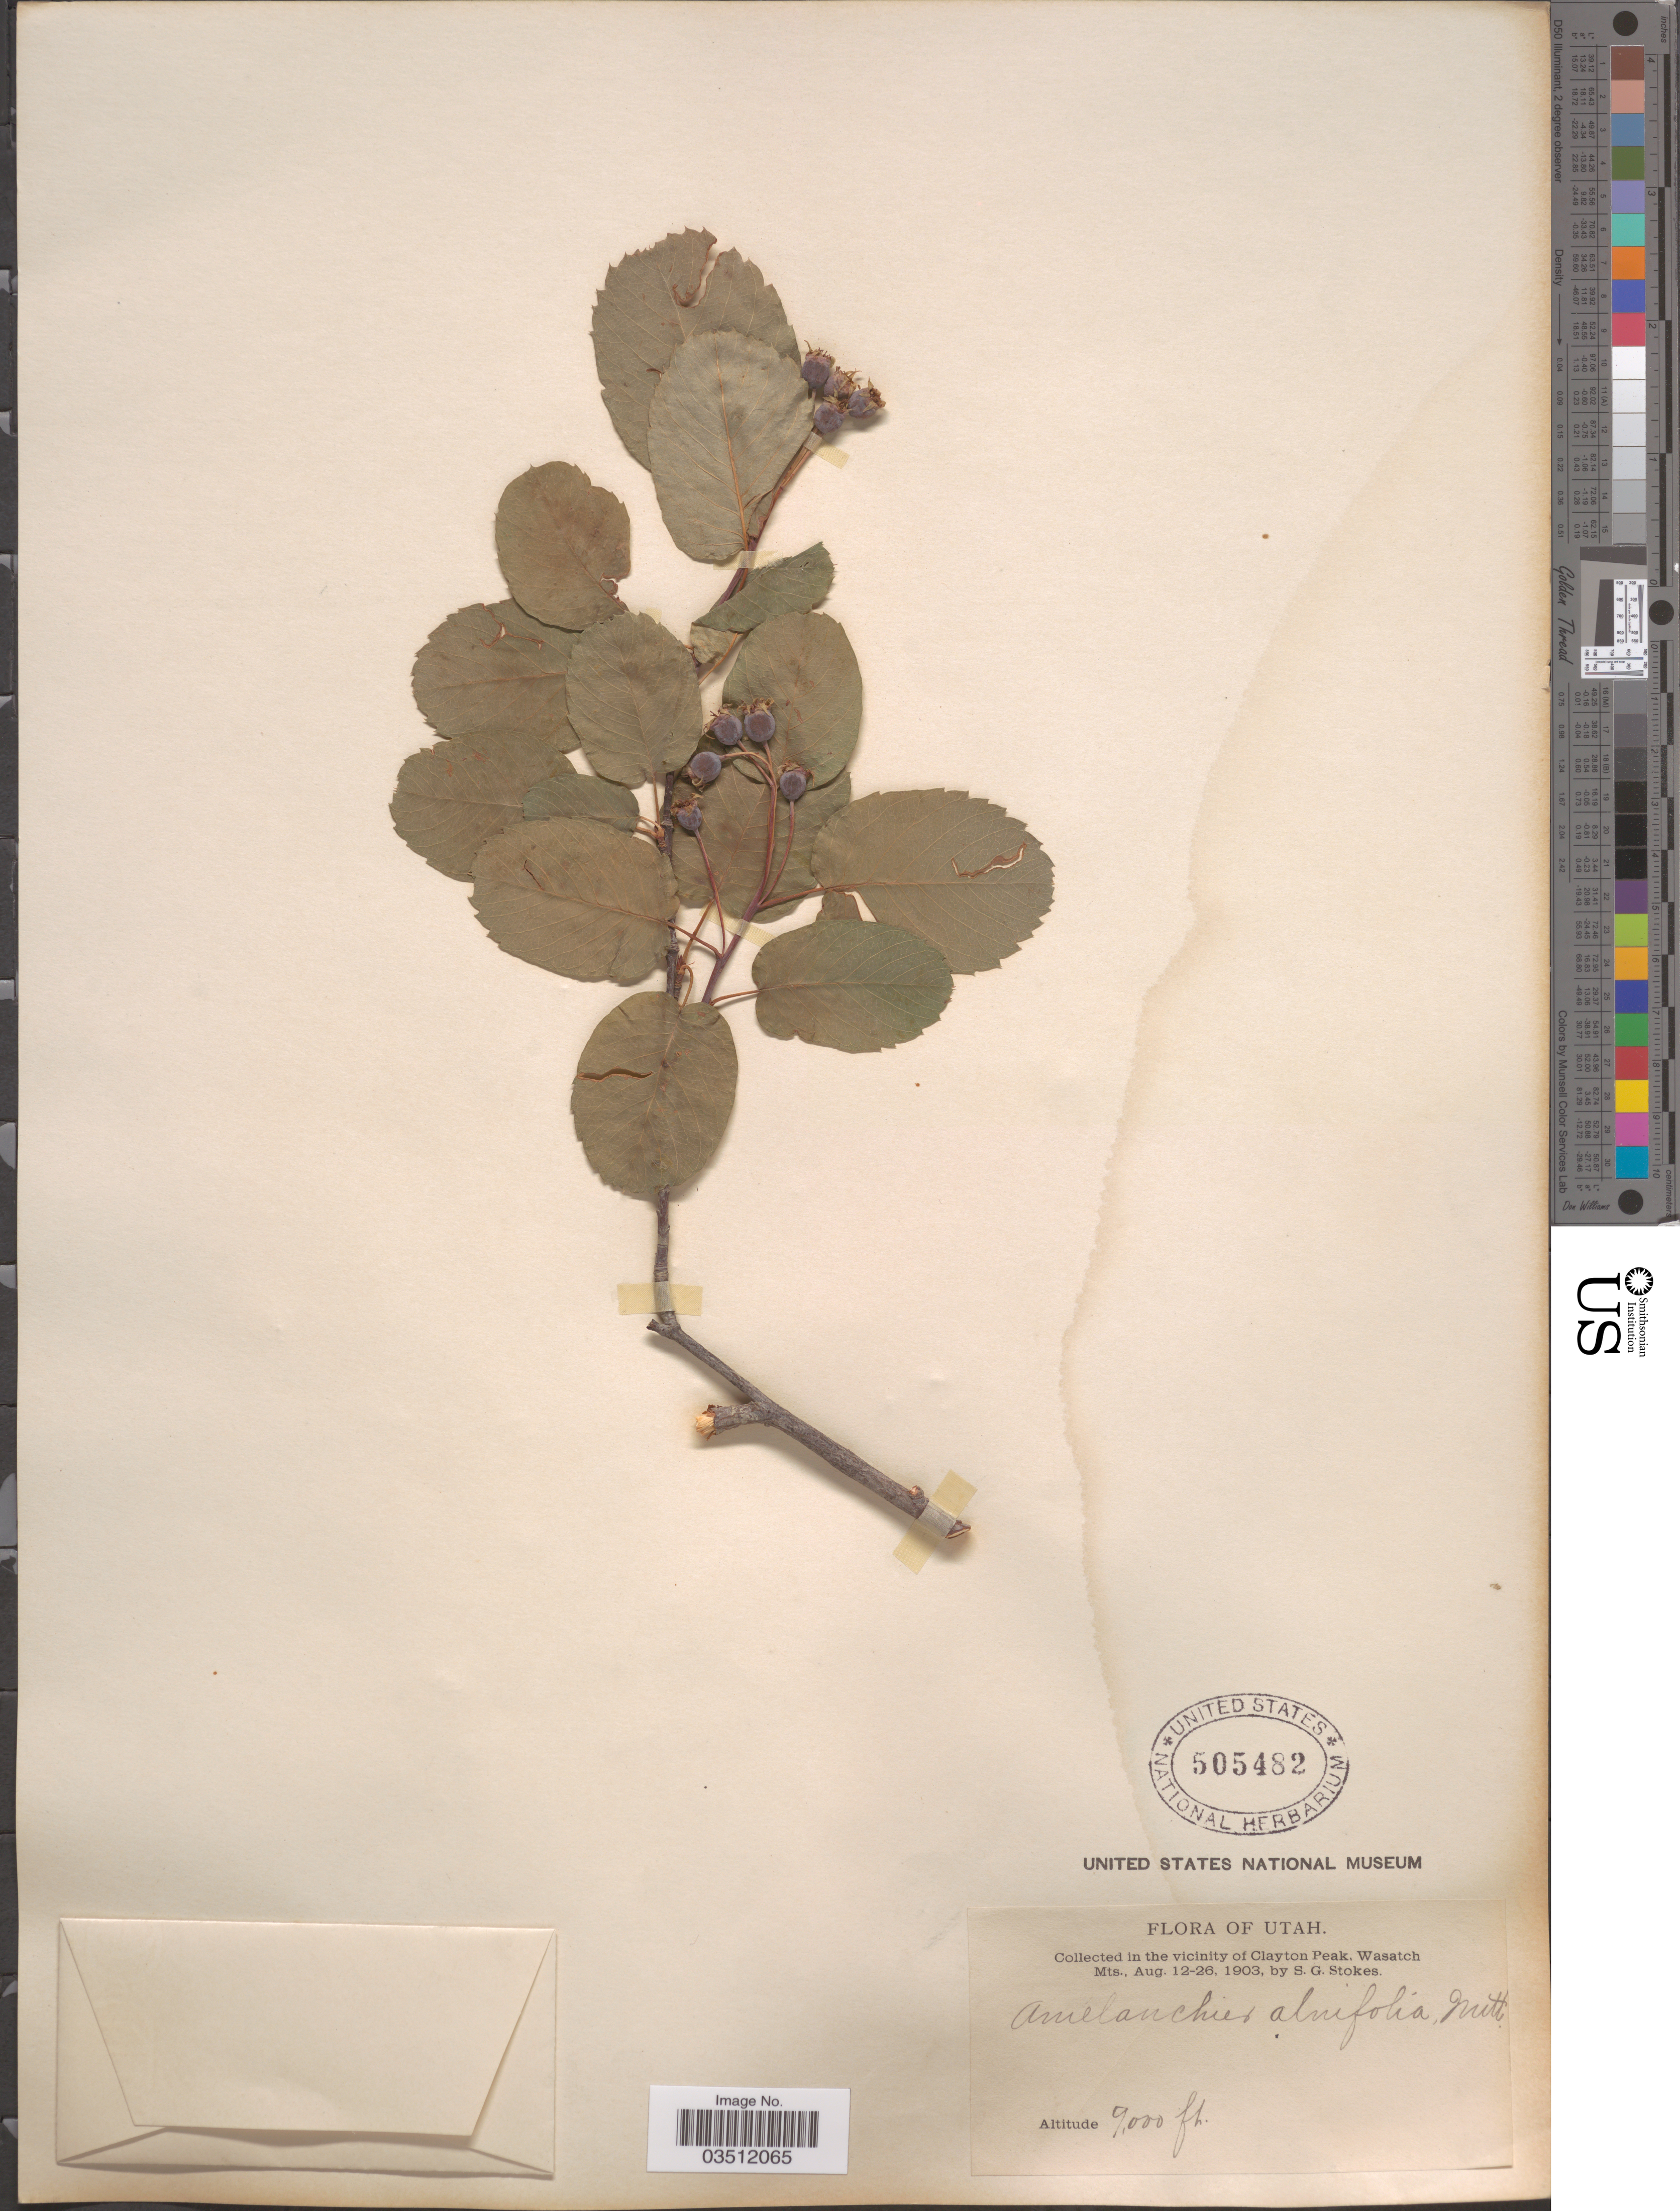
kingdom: Plantae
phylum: Tracheophyta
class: Magnoliopsida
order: Rosales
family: Rosaceae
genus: Amelanchier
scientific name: Amelanchier elliptica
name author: A. Nelson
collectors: S. G. Stokes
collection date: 1903-08-12/1903-08-26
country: United States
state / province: Utah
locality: Vicinity of Clayton Peak, Wasatch Mts.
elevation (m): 2743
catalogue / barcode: US 505482